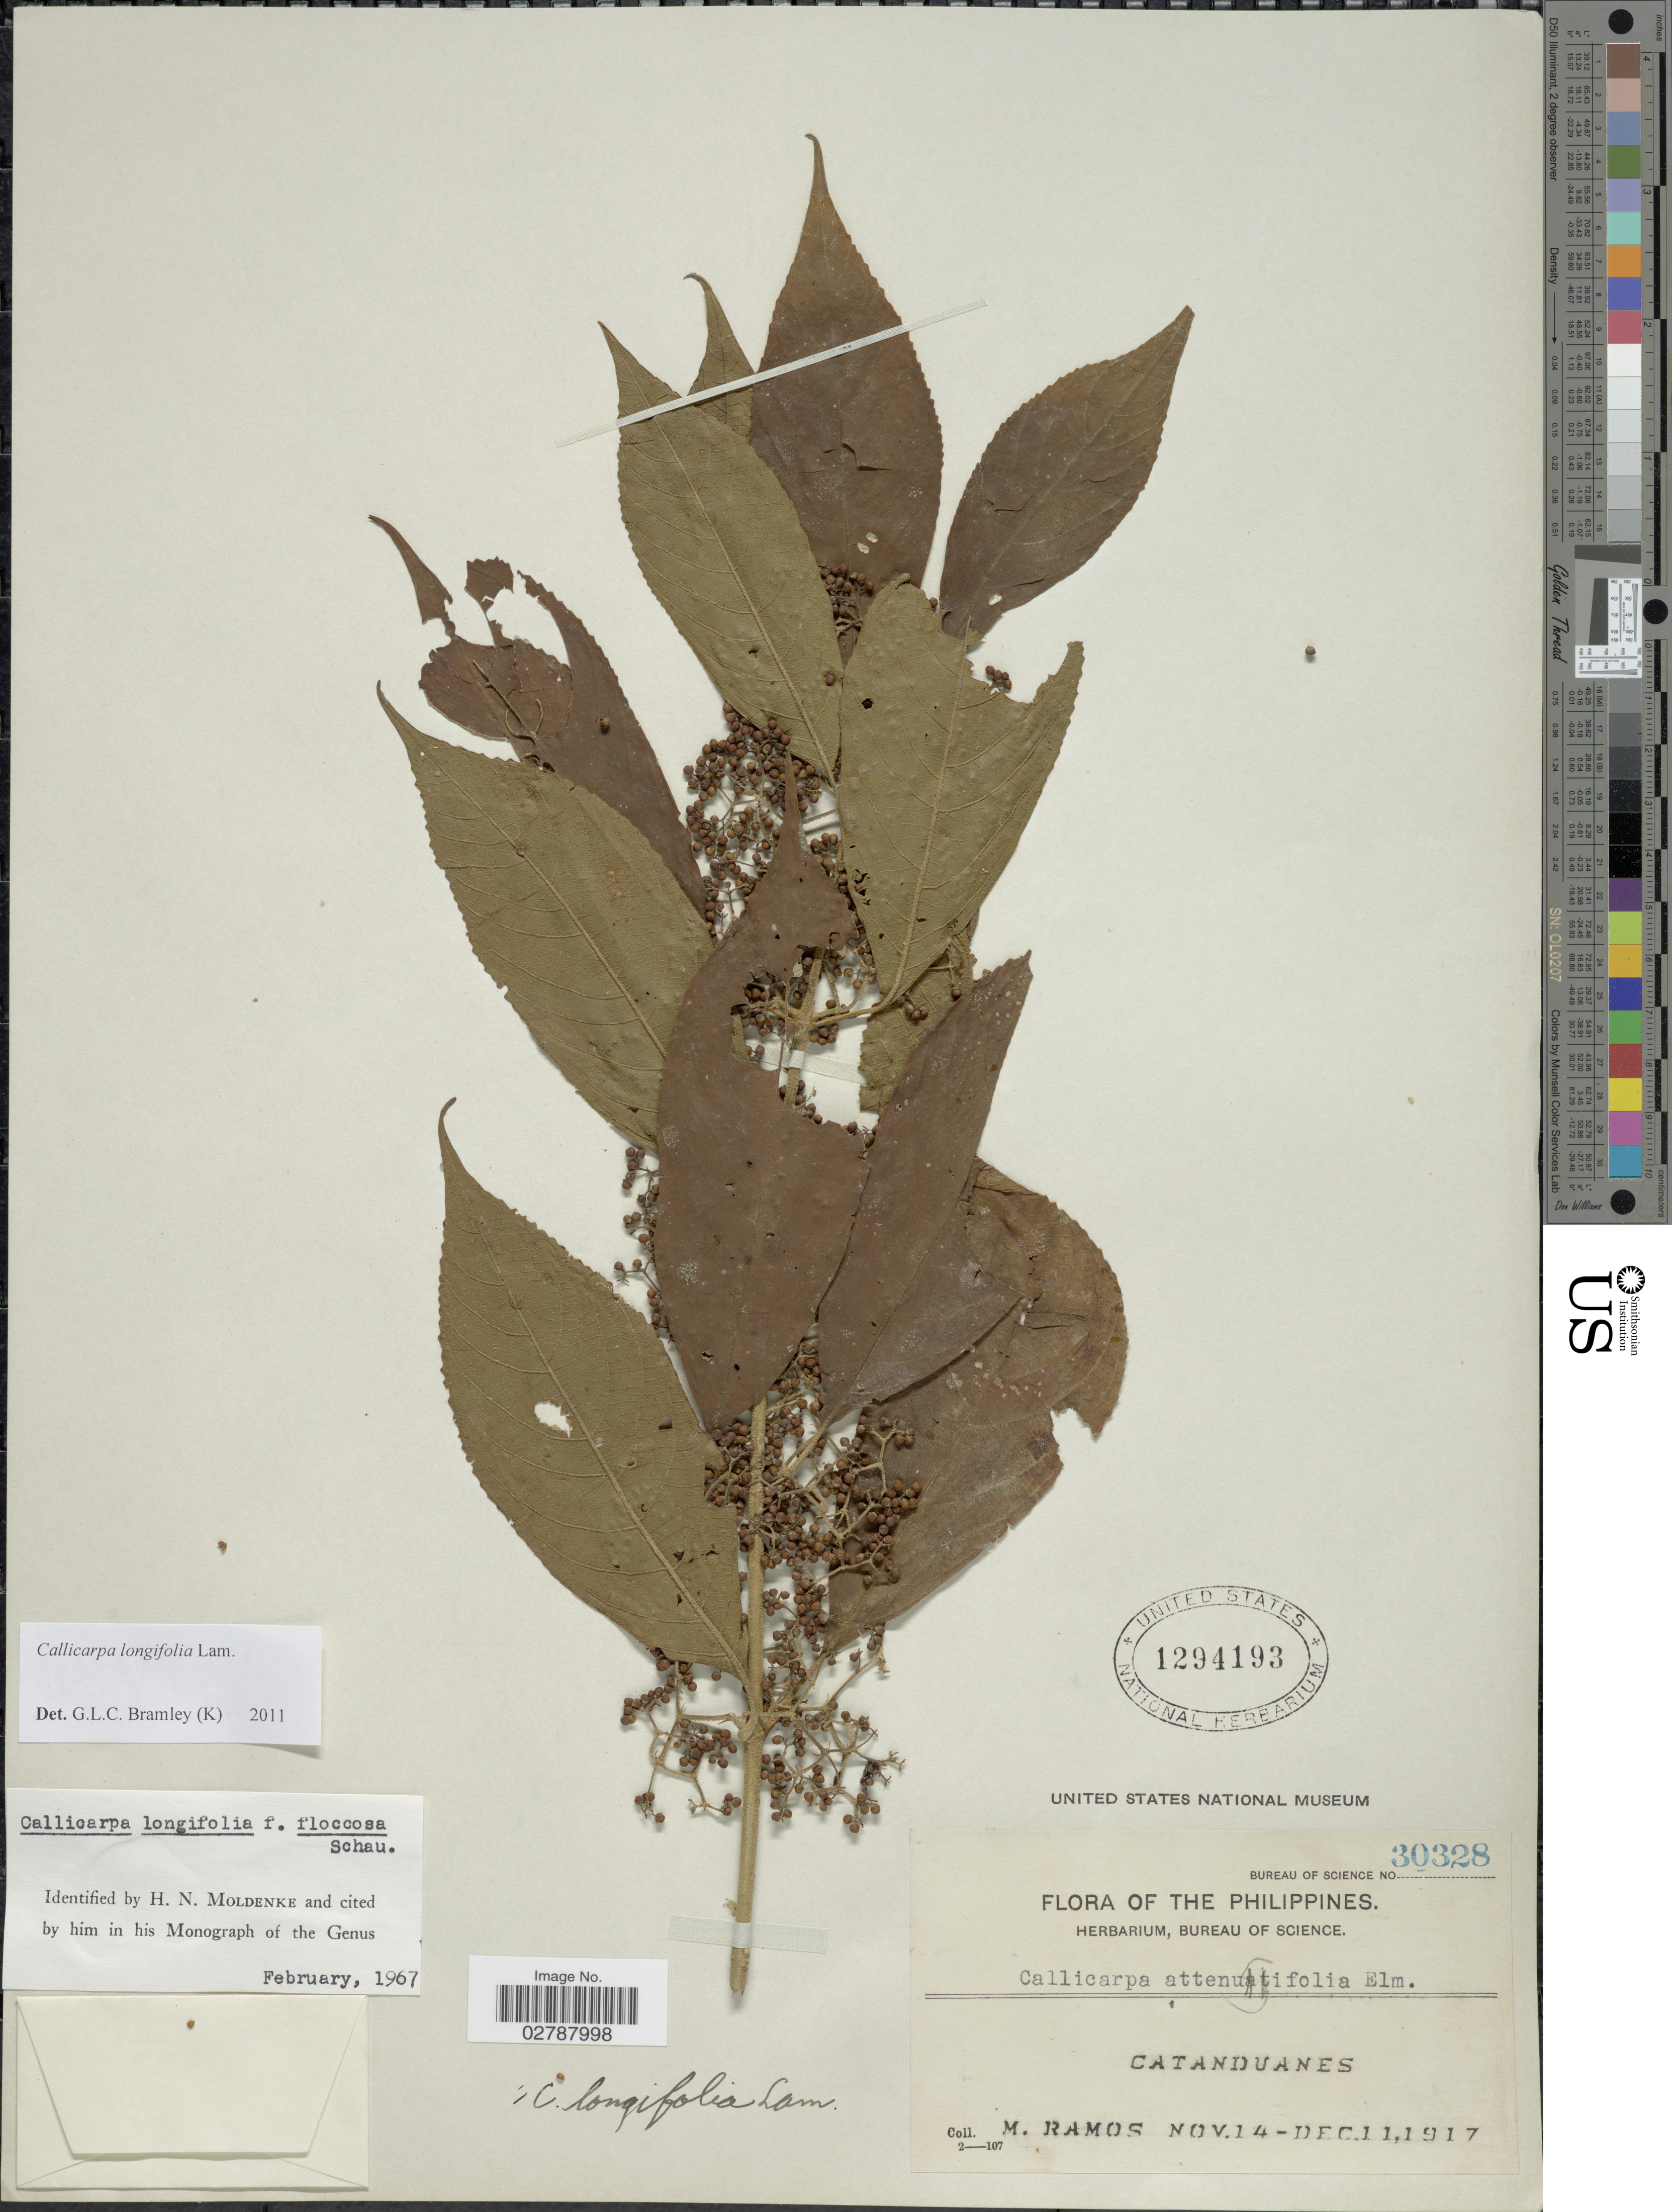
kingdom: Plantae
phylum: Tracheophyta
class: Magnoliopsida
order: Lamiales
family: Lamiaceae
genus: Callicarpa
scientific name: Callicarpa longifolia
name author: Lam.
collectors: M. Ramos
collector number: Bureau of Science30328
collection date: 1917-11-14/1917-12-11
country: Philippines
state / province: Bicol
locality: Catanduanes.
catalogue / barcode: US 1294193